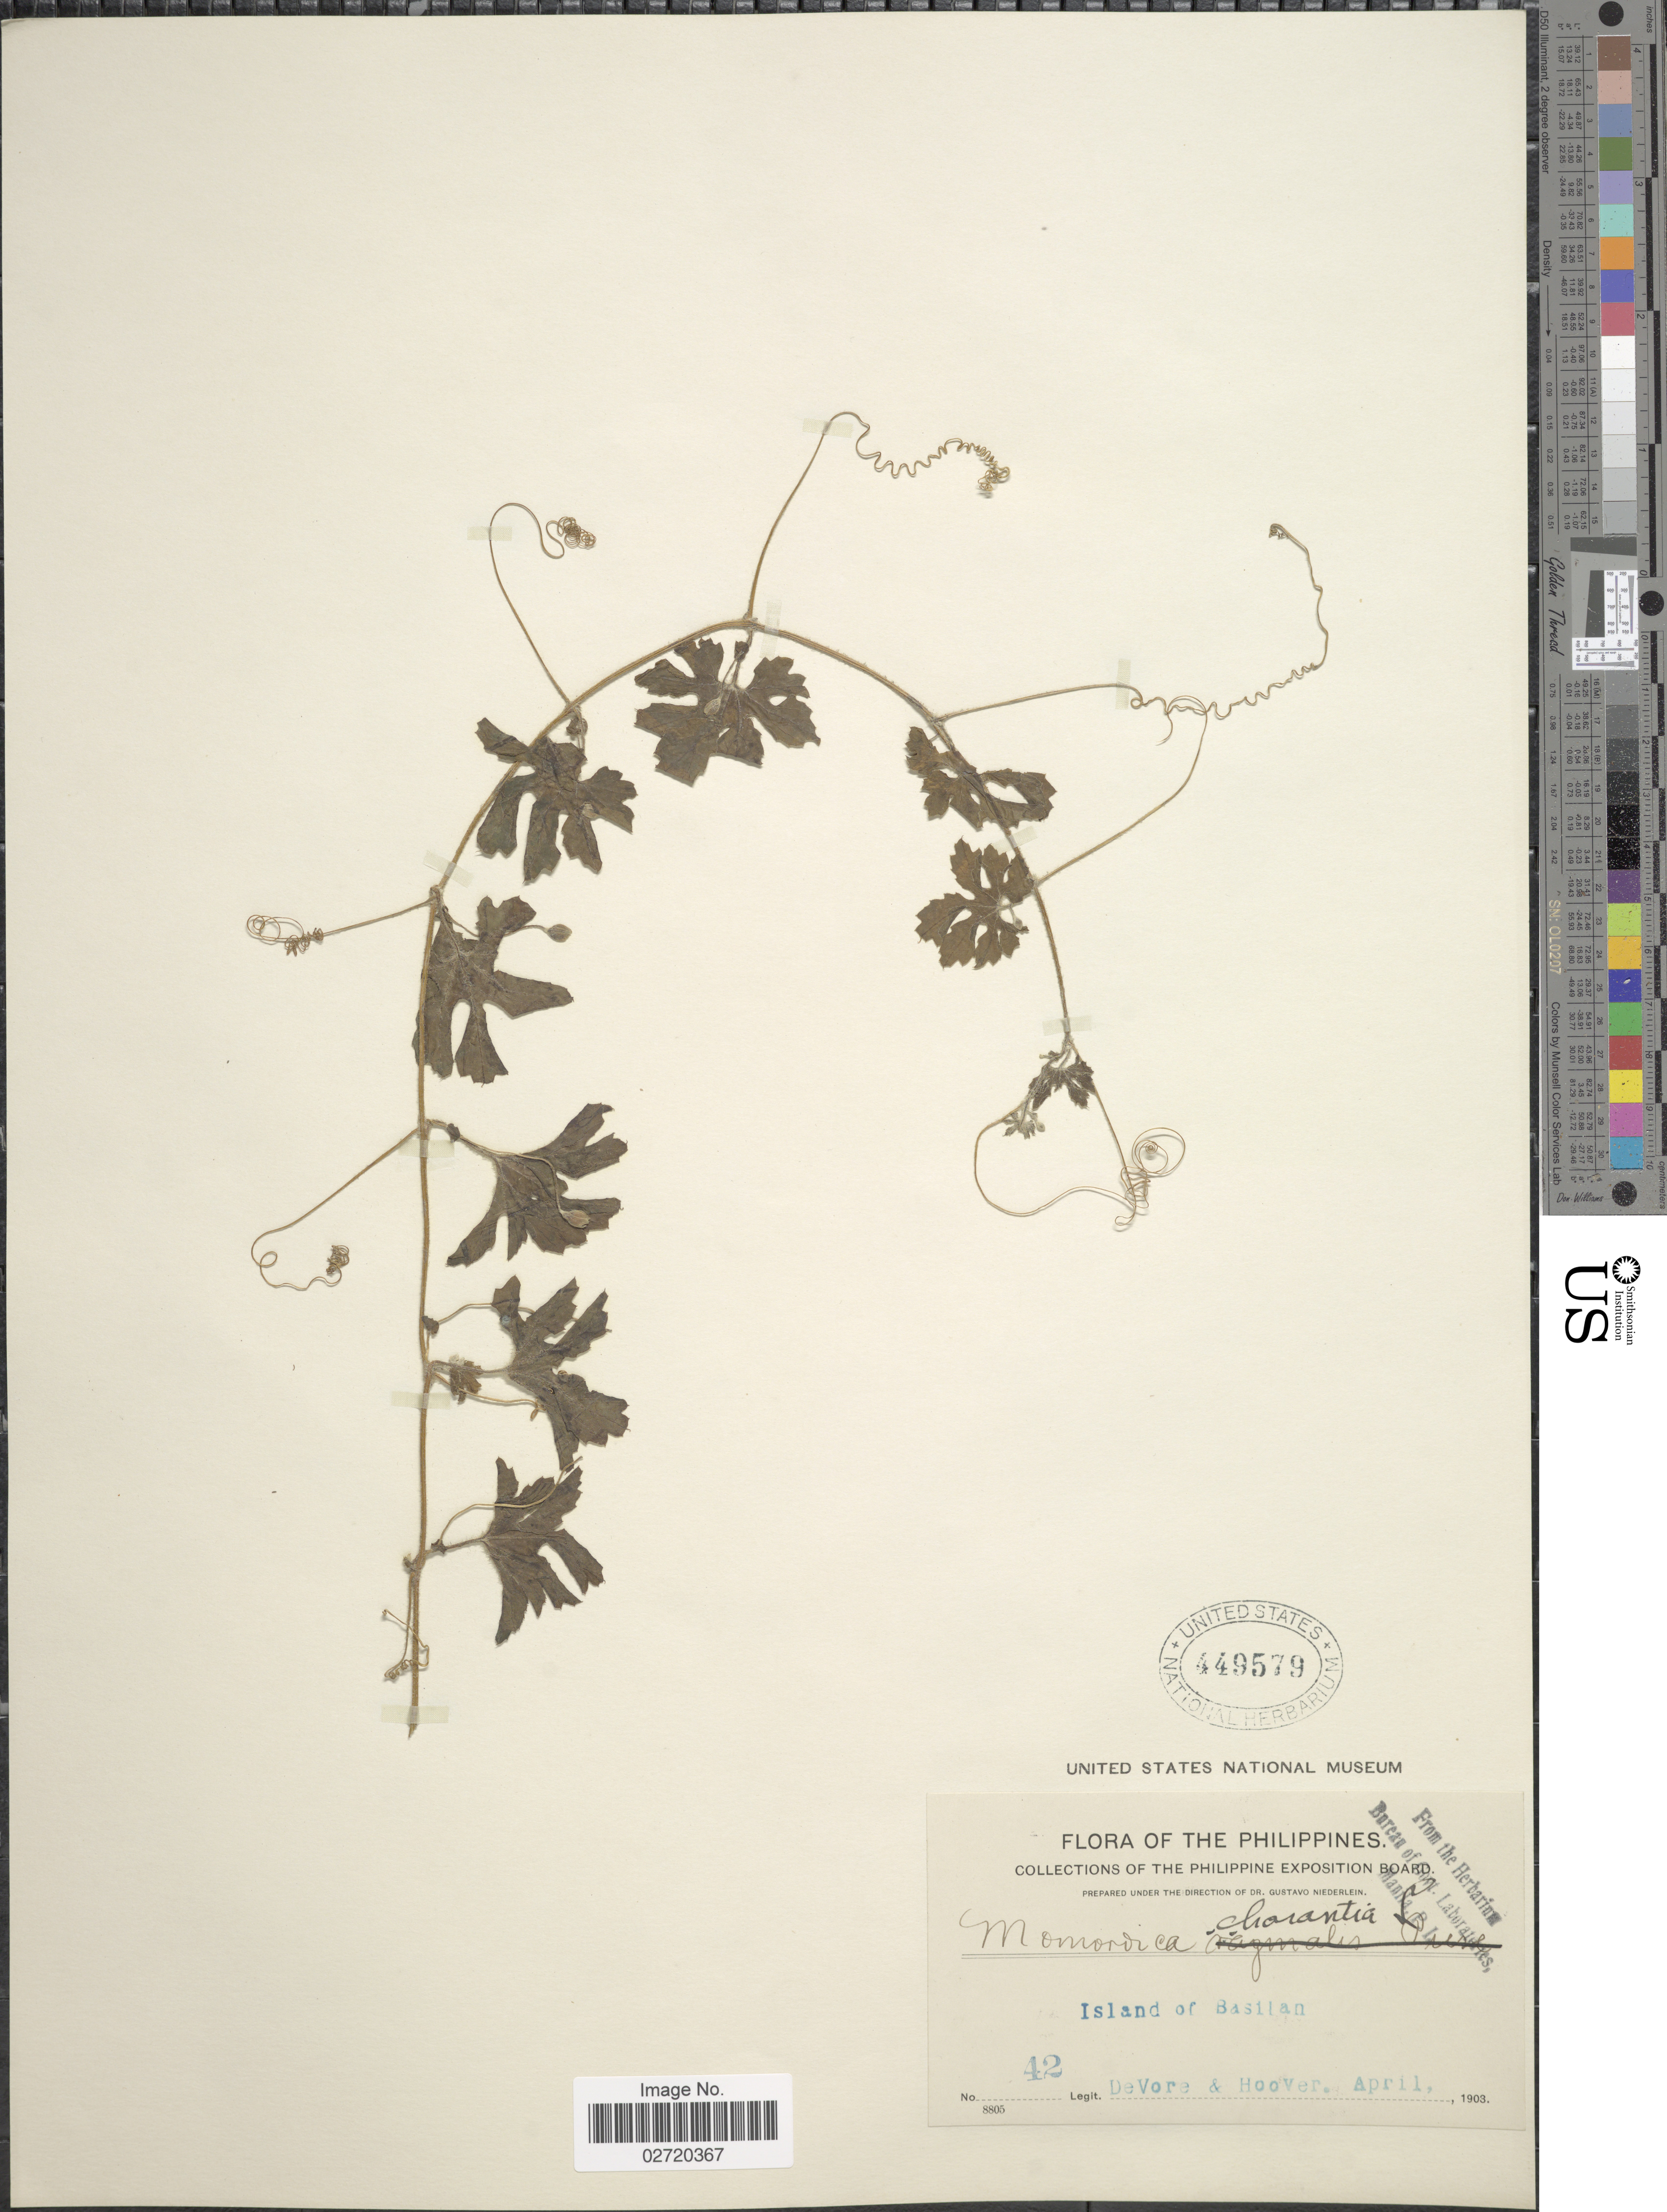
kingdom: Plantae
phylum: Tracheophyta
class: Magnoliopsida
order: Cucurbitales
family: Cucurbitaceae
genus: Momordica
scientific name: Momordica charantia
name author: L.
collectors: -. DeVore & -- Hoover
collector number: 42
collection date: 1903-04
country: Philippines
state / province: Muslim Mindanao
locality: Island of Basilan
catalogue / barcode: US 449579